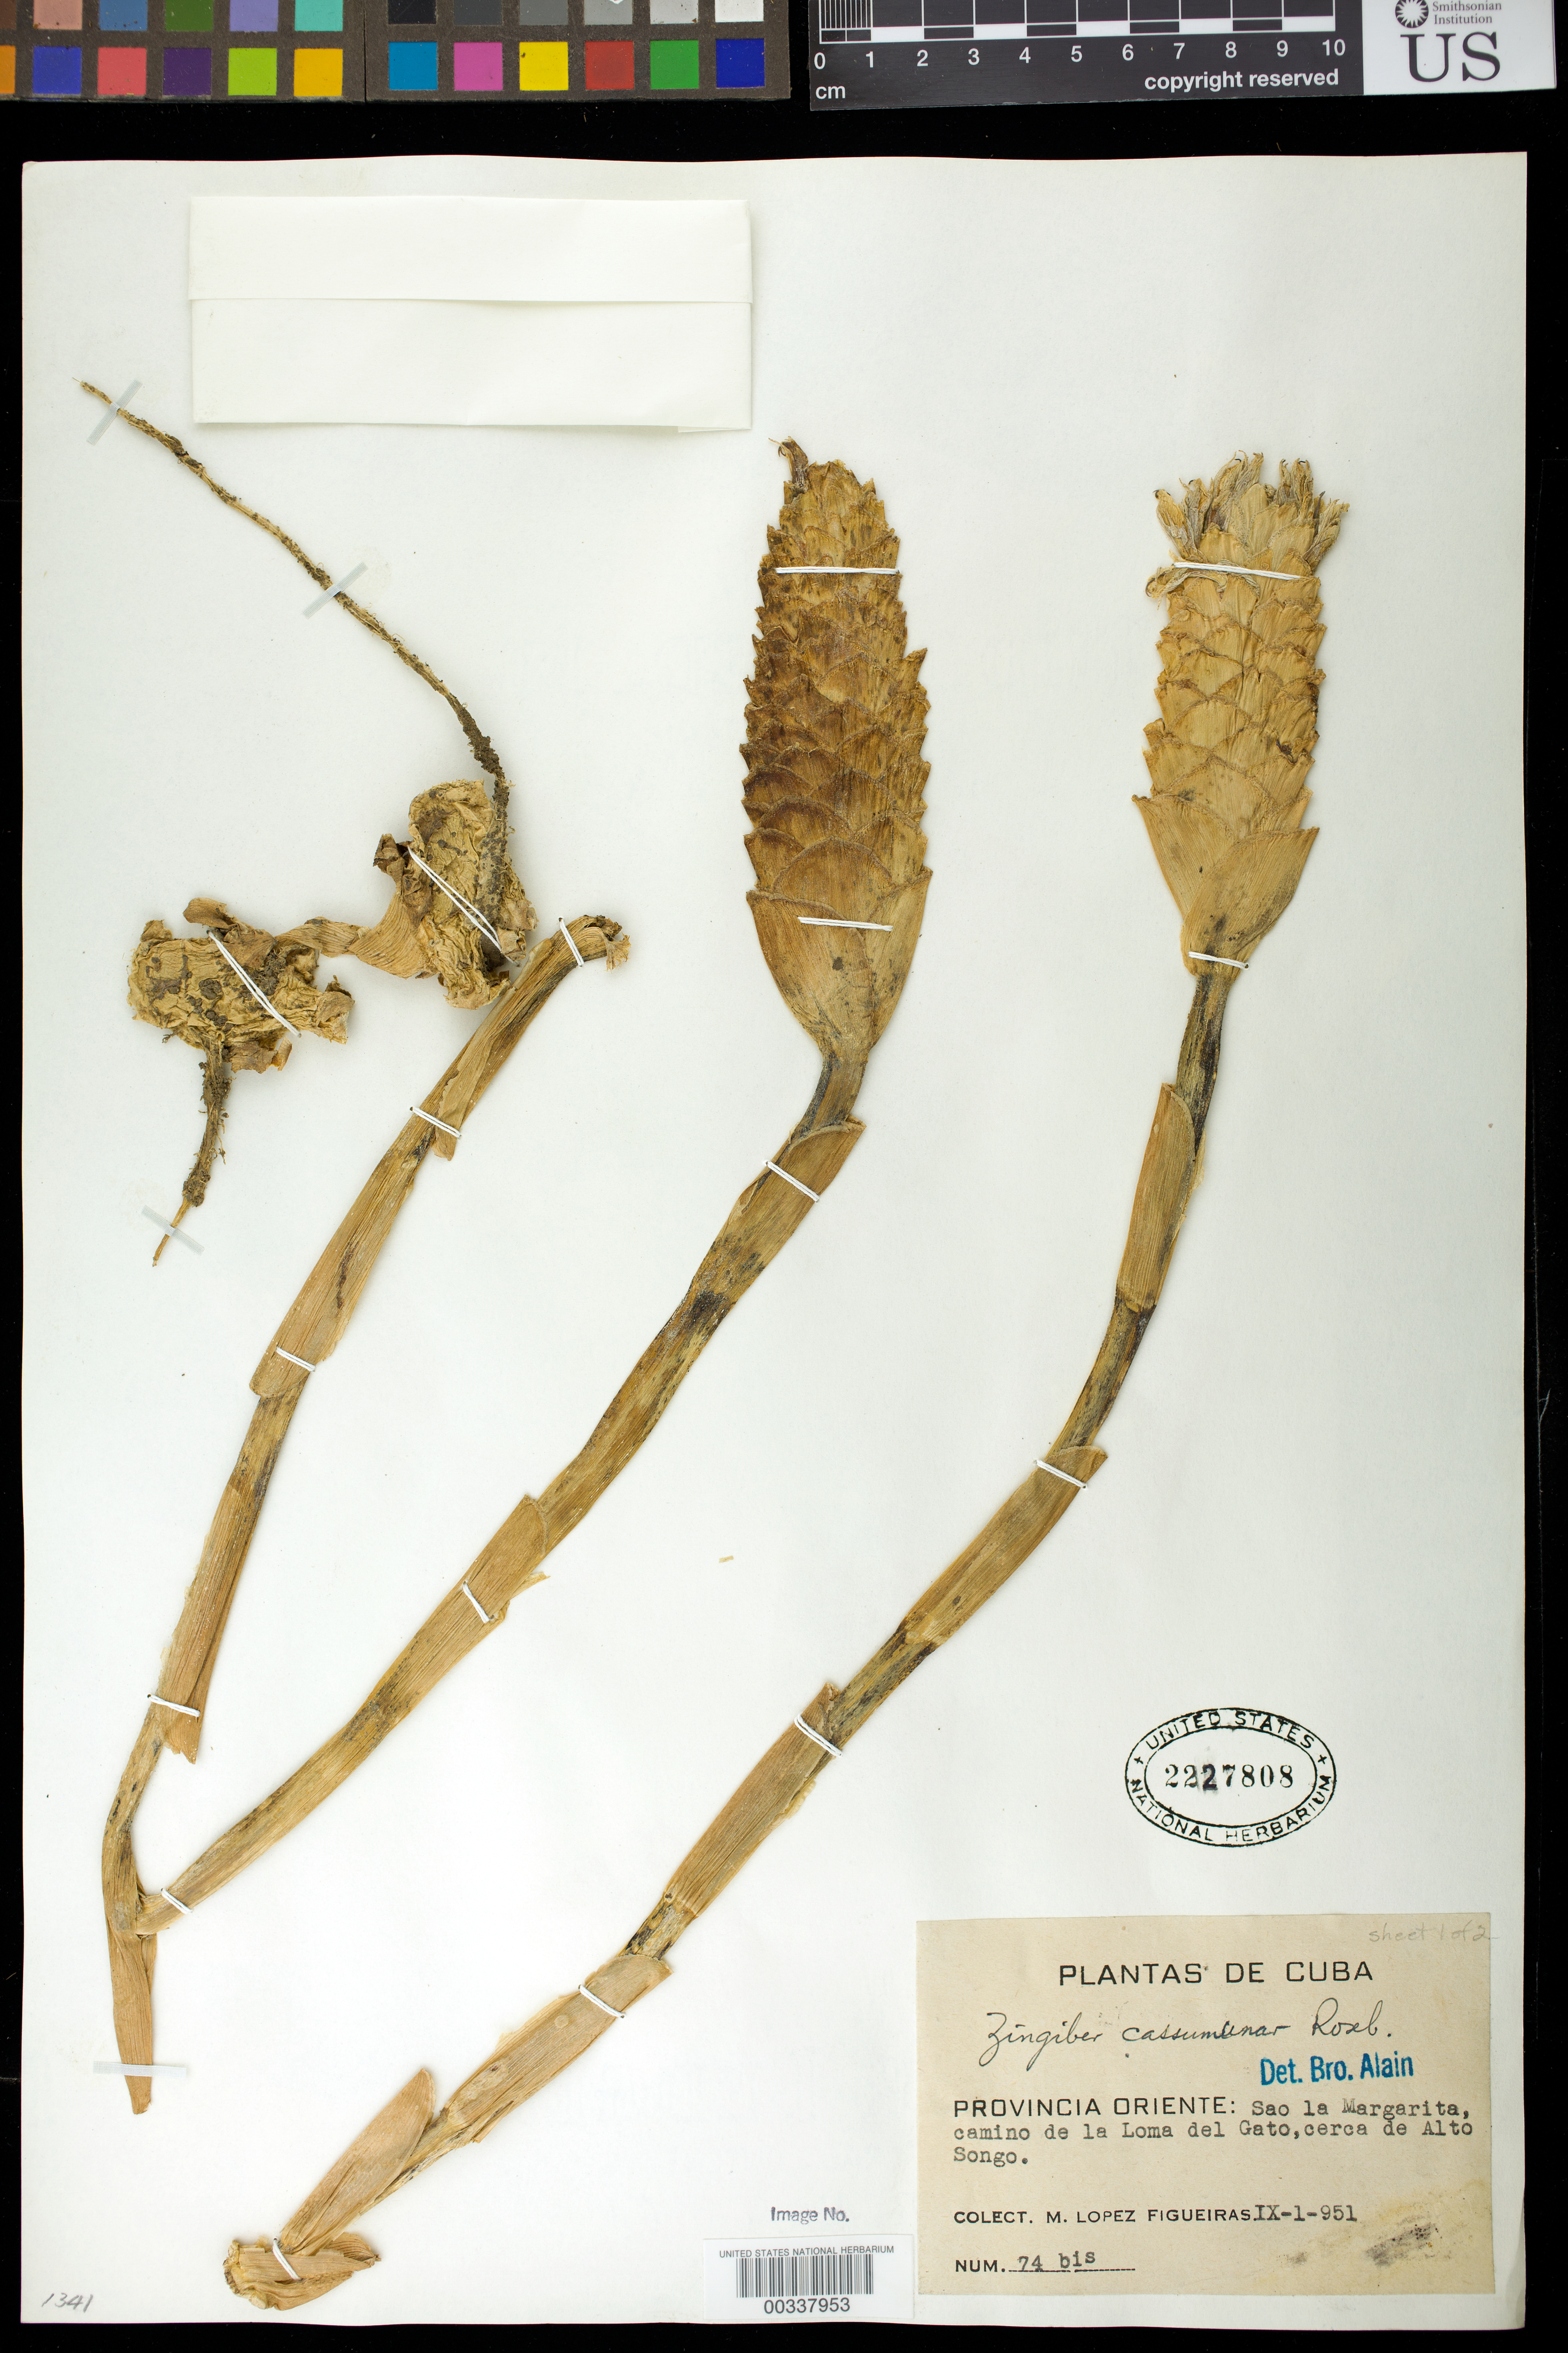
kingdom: Plantae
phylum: Tracheophyta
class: Liliopsida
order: Zingiberales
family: Zingiberaceae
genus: Zingiber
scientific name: Zingiber cassumunar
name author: Roxb.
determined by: Liogier, Alain H.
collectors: M. López Figueiras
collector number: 74 Bis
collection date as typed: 01 Sep 1951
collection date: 1951-09-01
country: Cuba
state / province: Oriente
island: Greater Antilles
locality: Sao la margarita, camino de la loma del gato, cerca de alto songo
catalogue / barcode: US 2227808